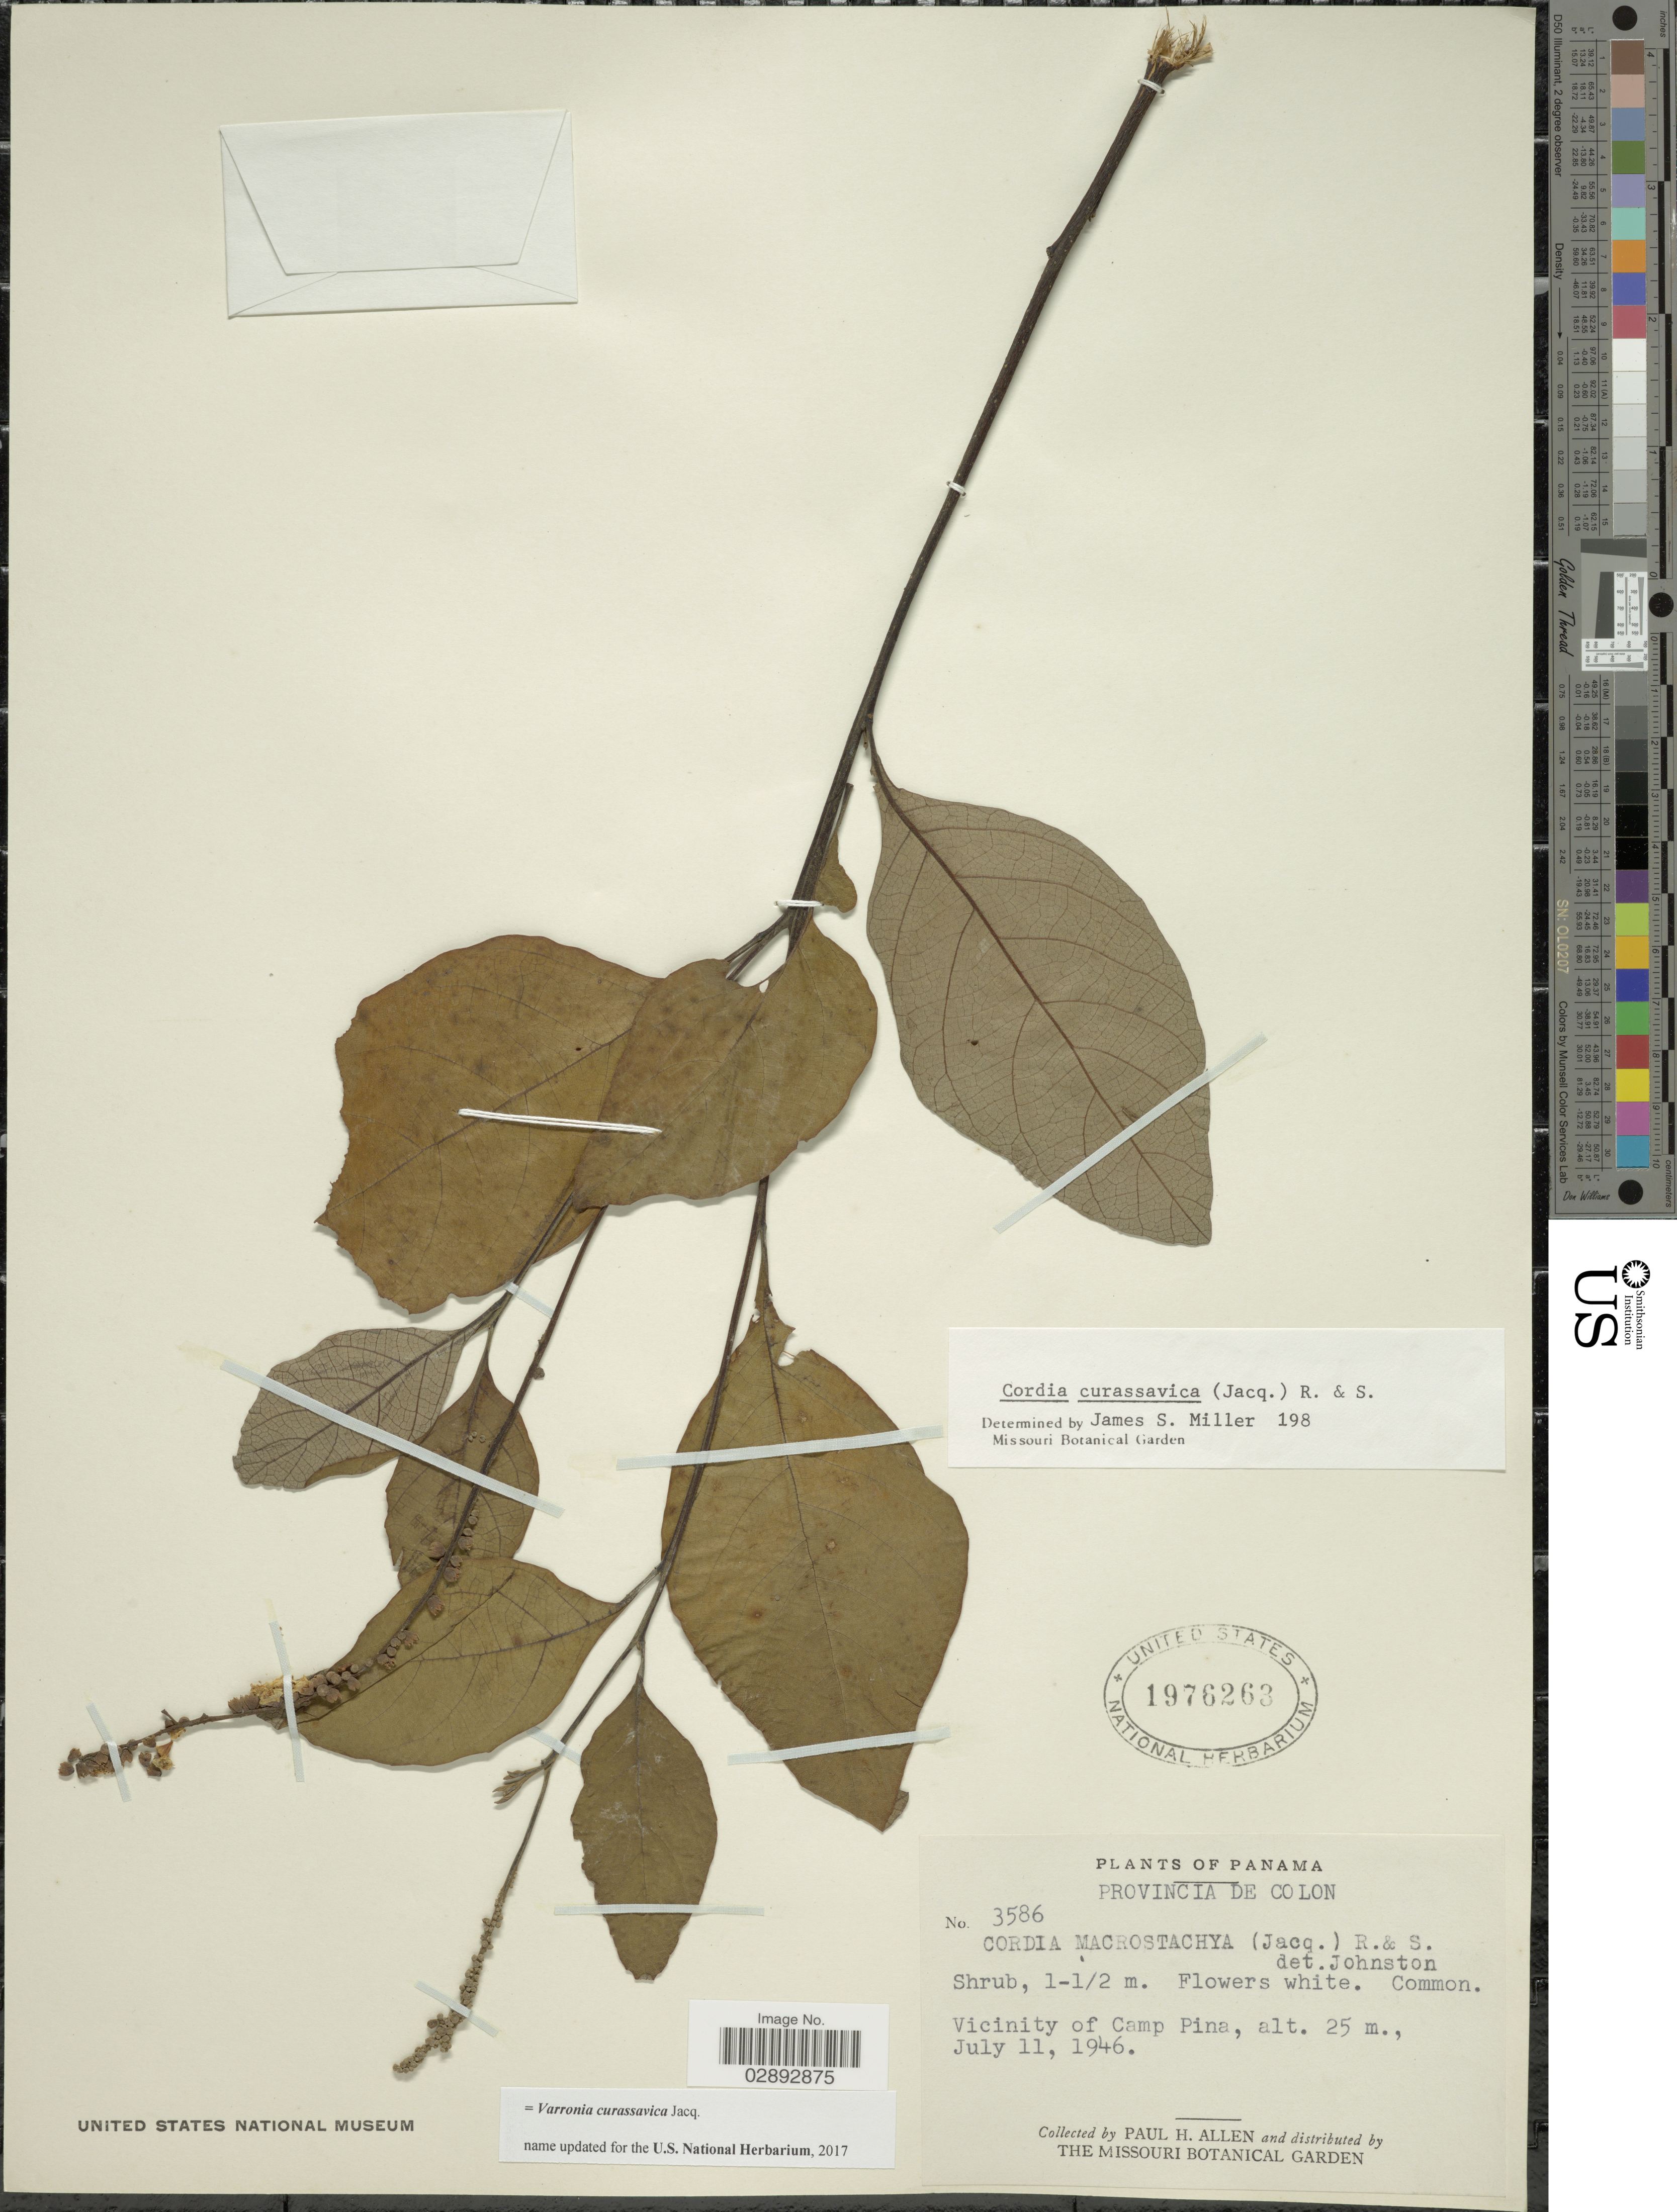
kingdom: Plantae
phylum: Tracheophyta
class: Magnoliopsida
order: Boraginales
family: Cordiaceae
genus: Varronia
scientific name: Varronia curassavica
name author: Jacq.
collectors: P. H. Allen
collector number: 3586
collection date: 1946-07-11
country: Panama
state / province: Colón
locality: Provincia de Colon. Vicinity of Camp Pina.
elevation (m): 25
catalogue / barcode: US 1976263